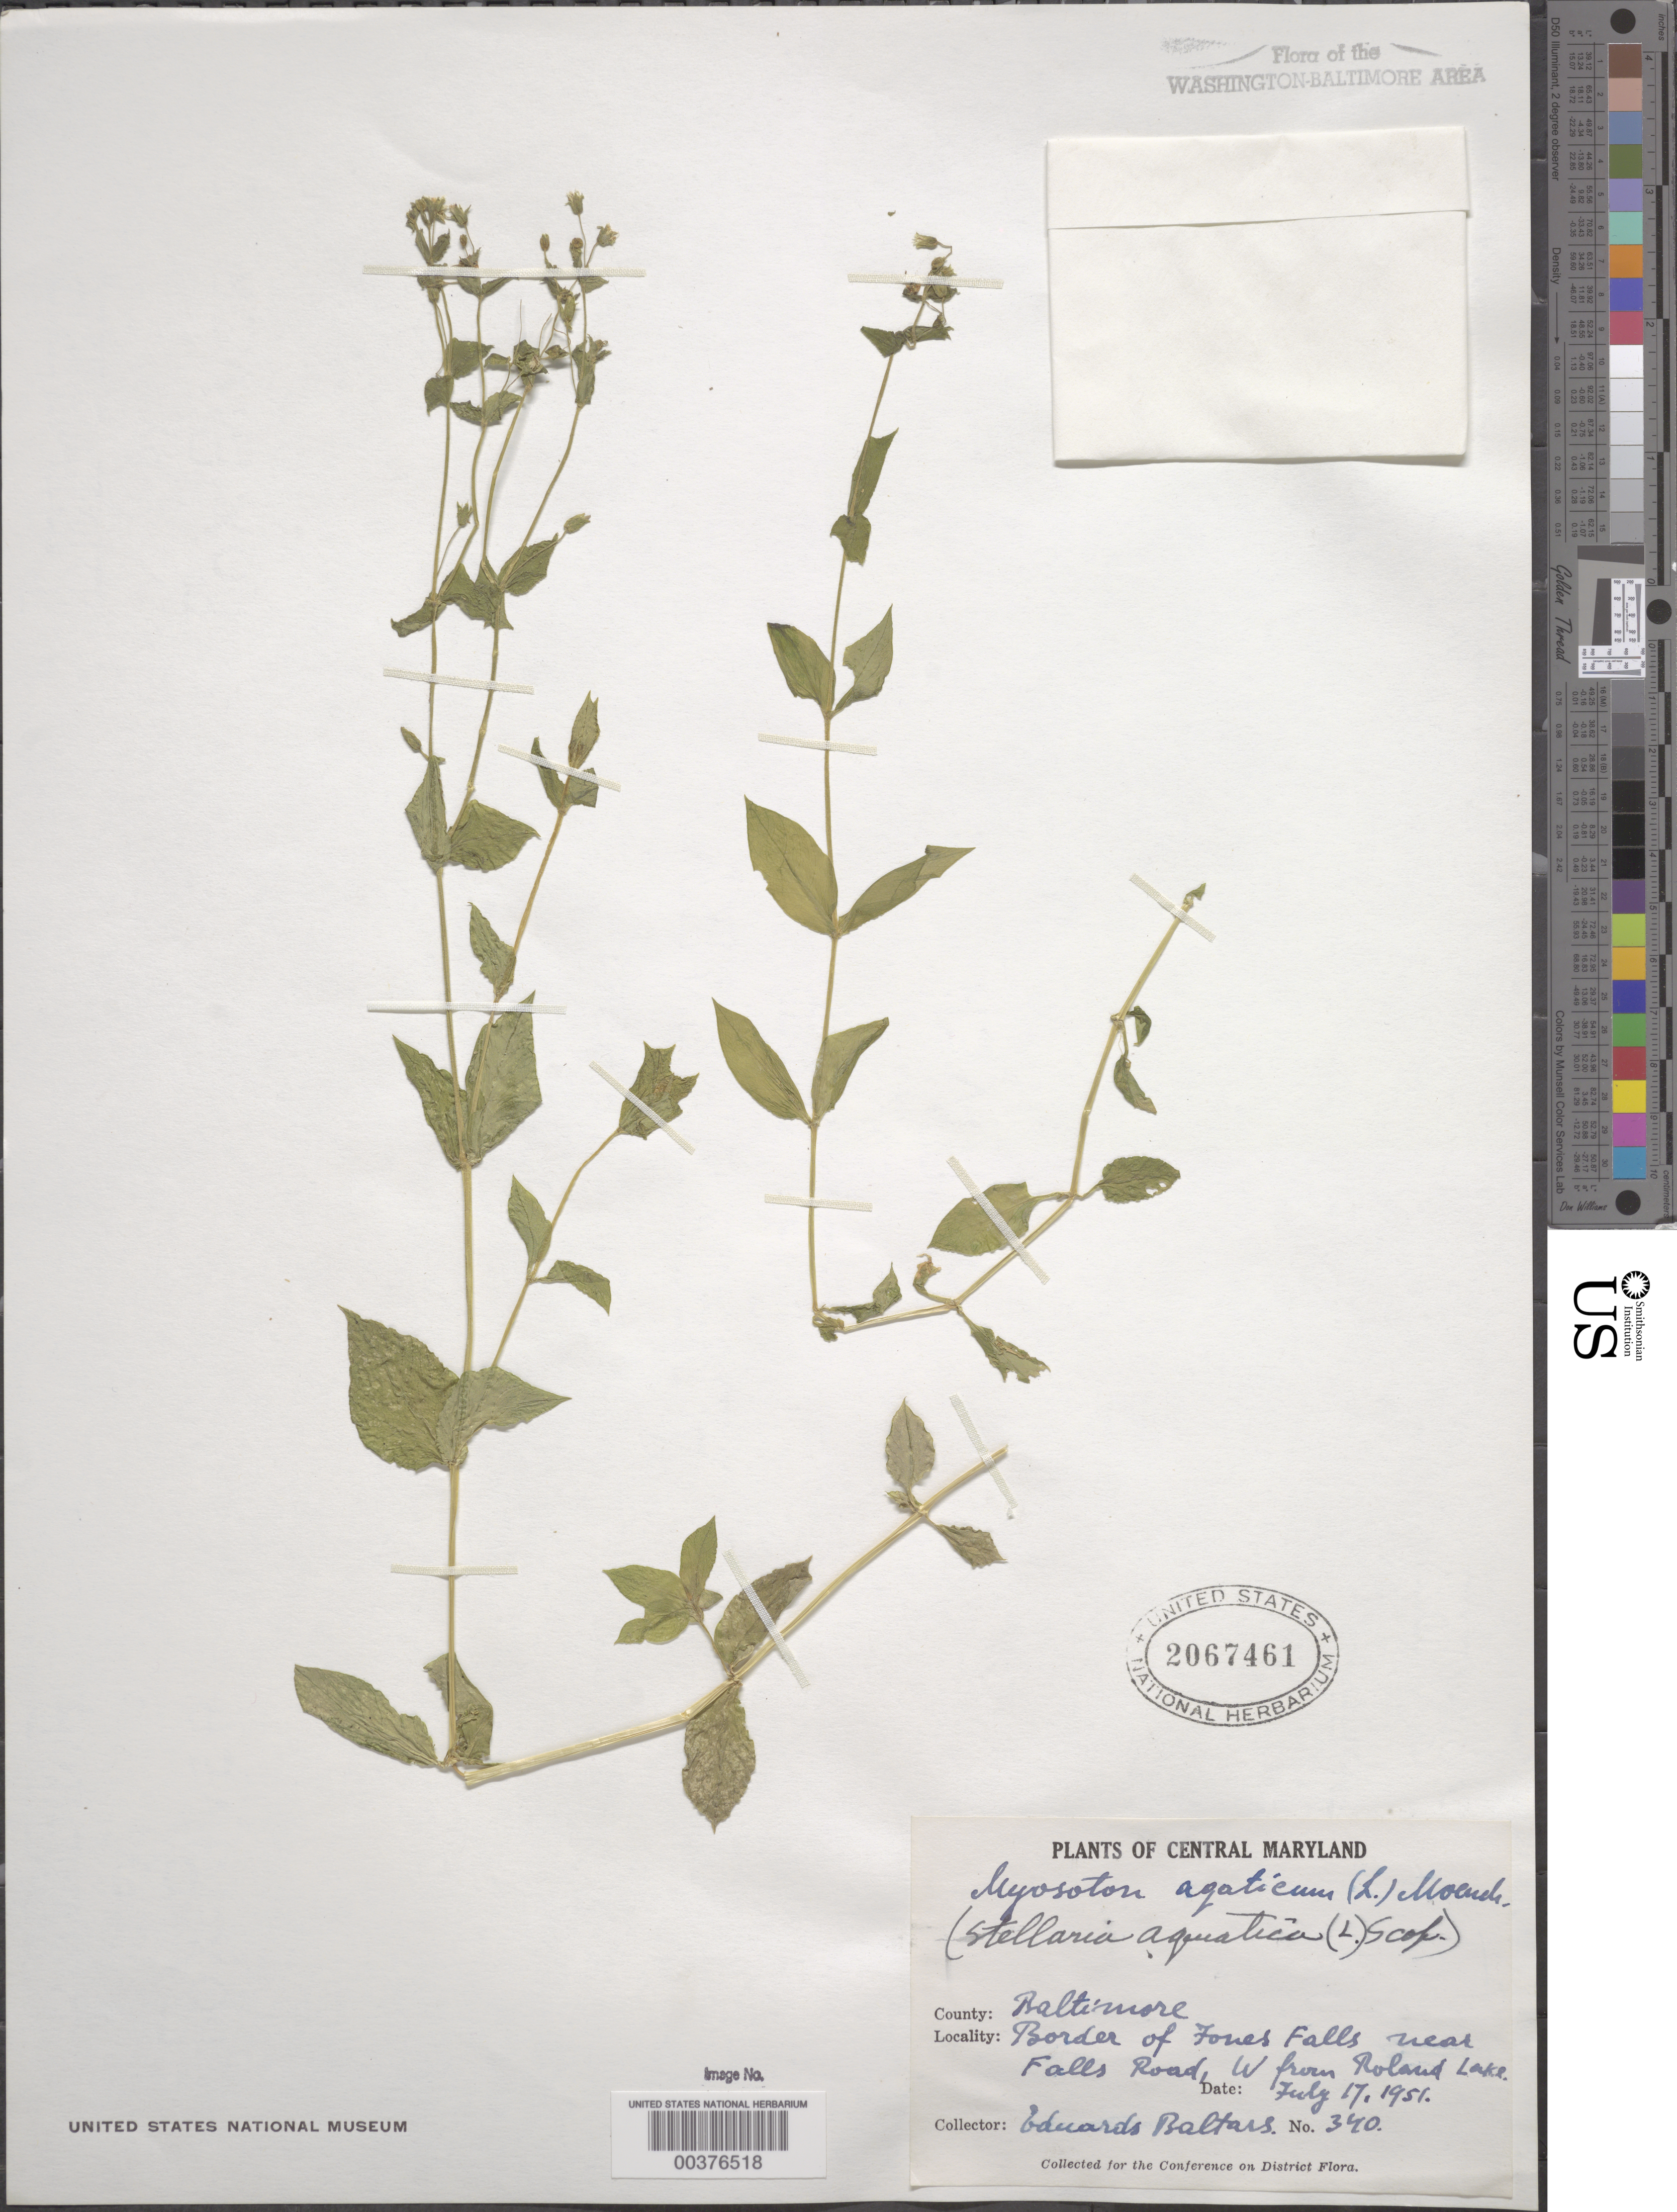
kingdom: Plantae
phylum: Tracheophyta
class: Magnoliopsida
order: Caryophyllales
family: Caryophyllaceae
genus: Myosoton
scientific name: Myosoton aquaticum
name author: (L.) Moench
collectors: E. Baltars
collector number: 340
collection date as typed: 17 Jul 1951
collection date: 1951-07-17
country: United States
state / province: Maryland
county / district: City of Baltimore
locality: Jones Falls, west of Roland Lake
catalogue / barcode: US 2067461